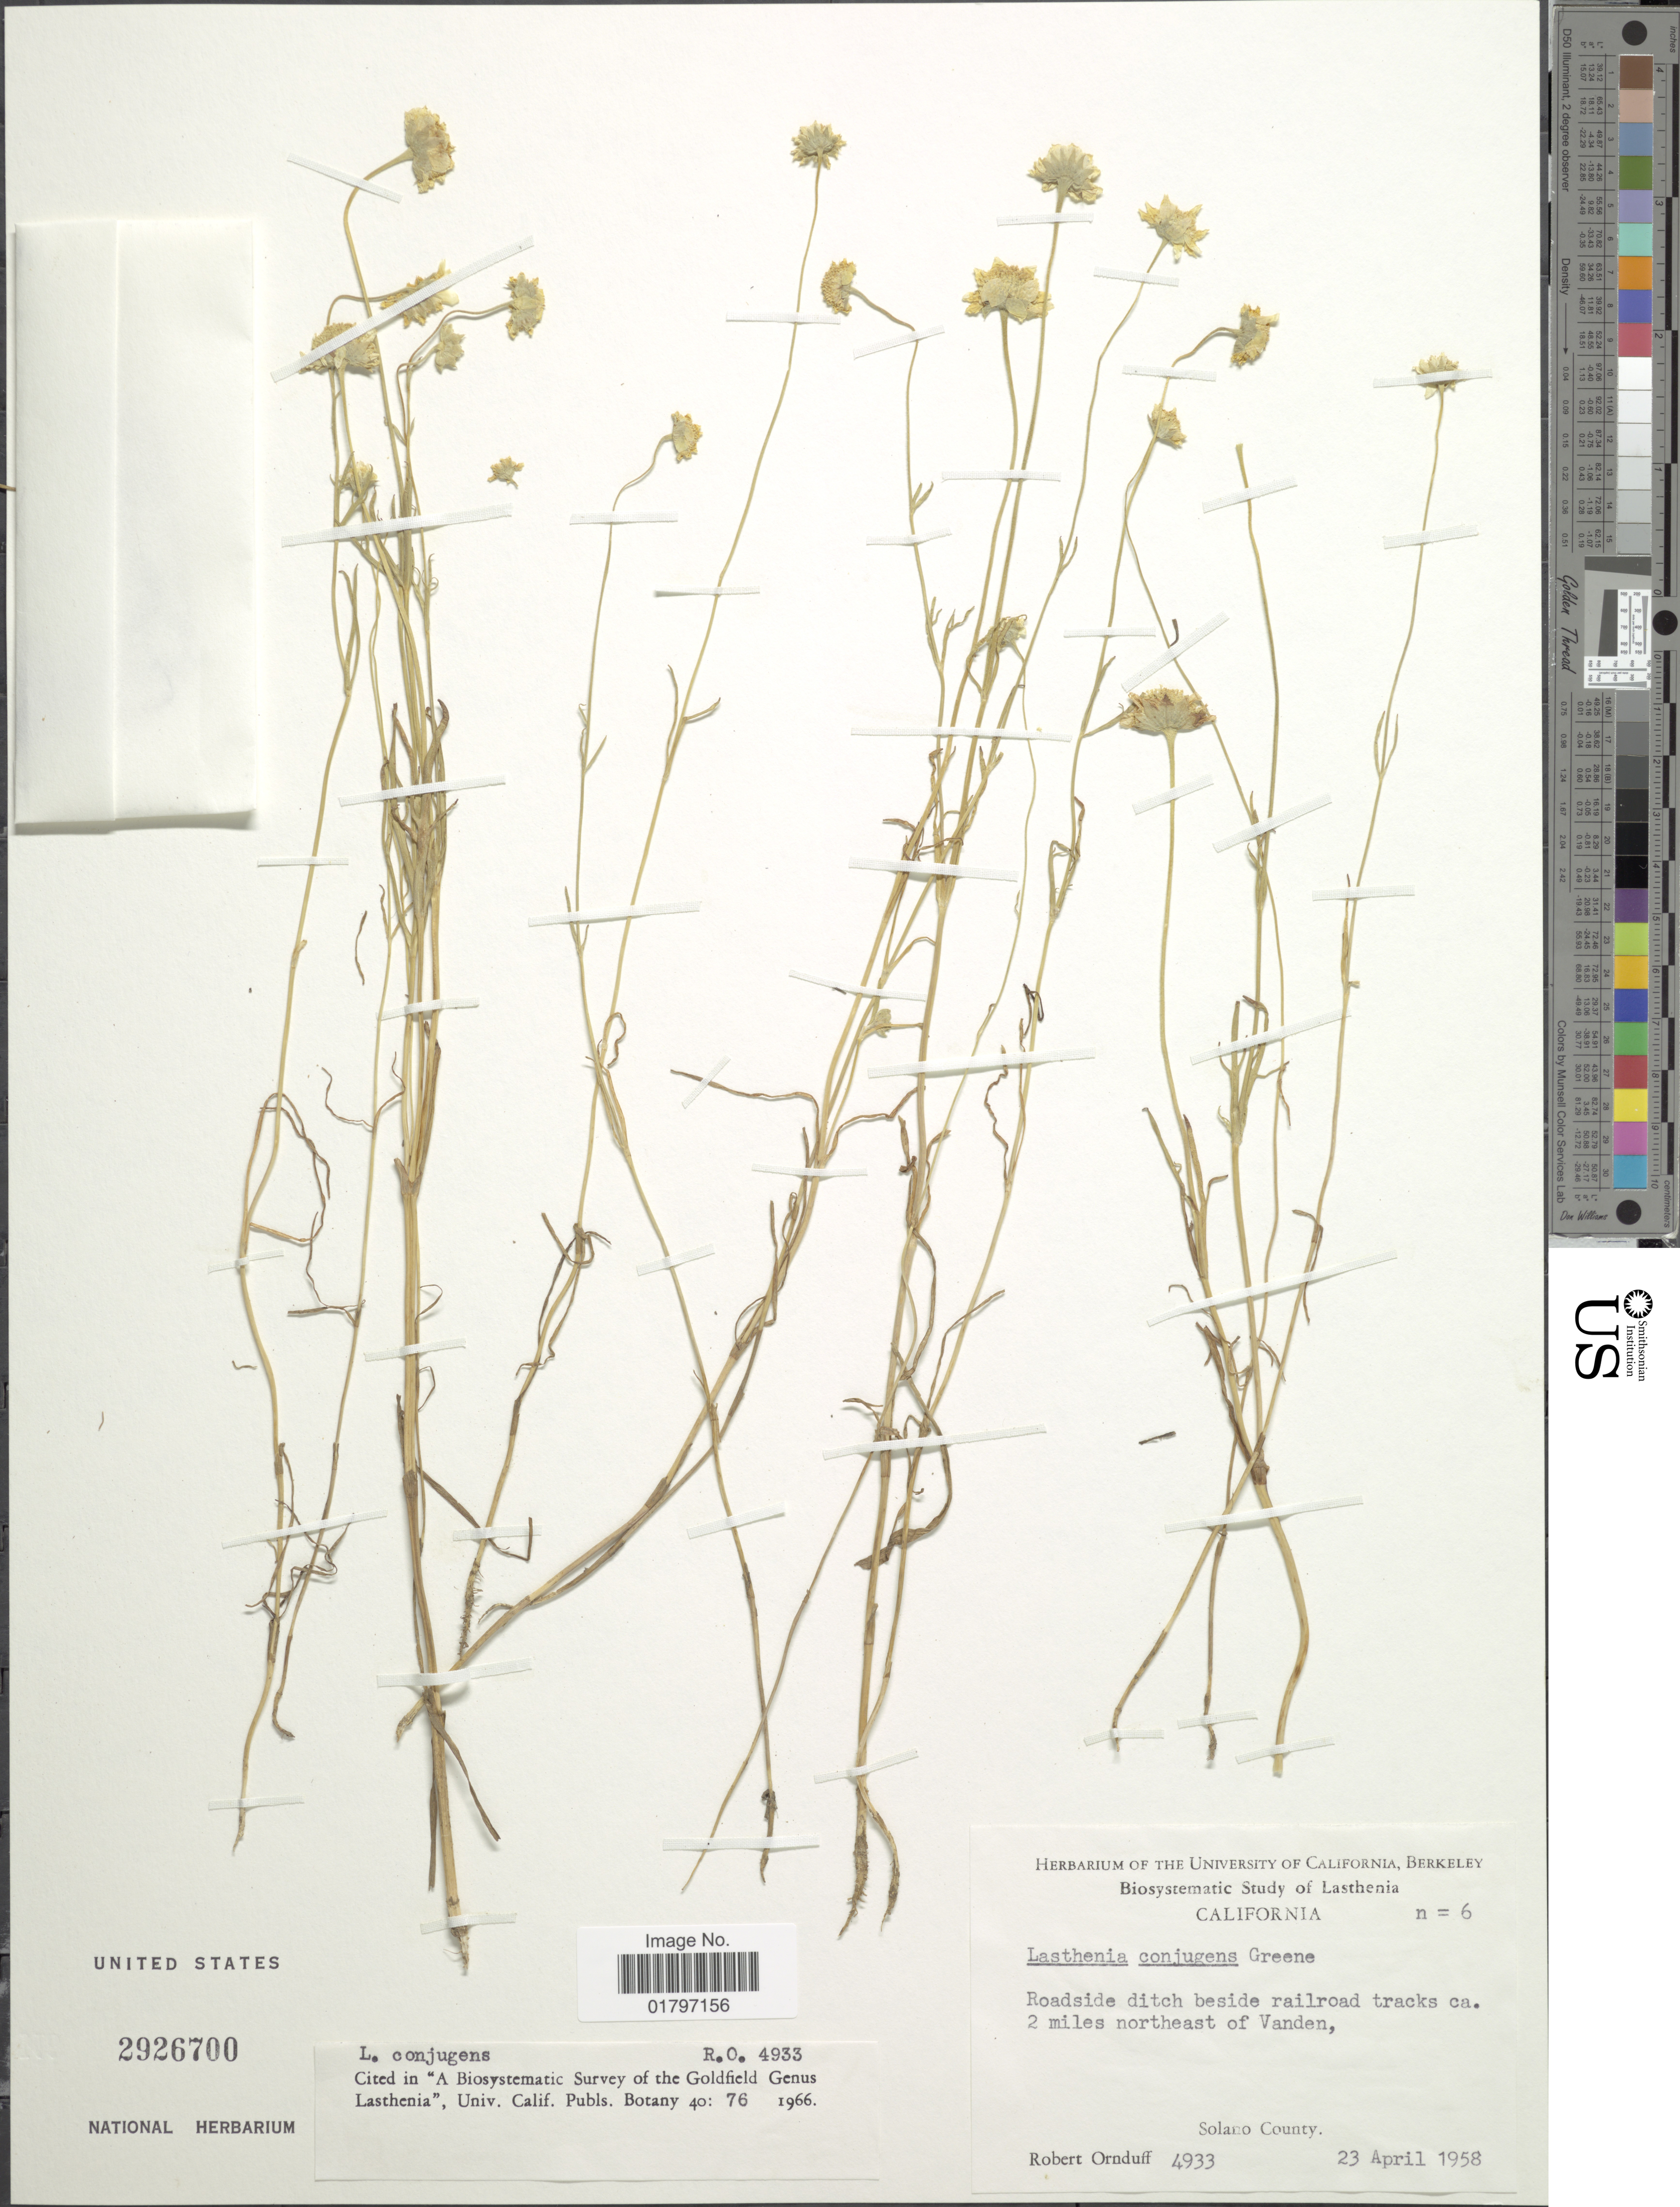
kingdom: Plantae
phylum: Tracheophyta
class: Magnoliopsida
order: Asterales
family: Asteraceae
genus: Lasthenia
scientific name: Lasthenia conjugens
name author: Greene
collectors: R. Ornduff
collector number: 4933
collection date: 1958-04-23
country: United States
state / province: California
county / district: Solano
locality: Roadside ditch beside railroad tracks ca. 2 miles northeast of Vanden, Solano County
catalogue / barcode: US 2926700